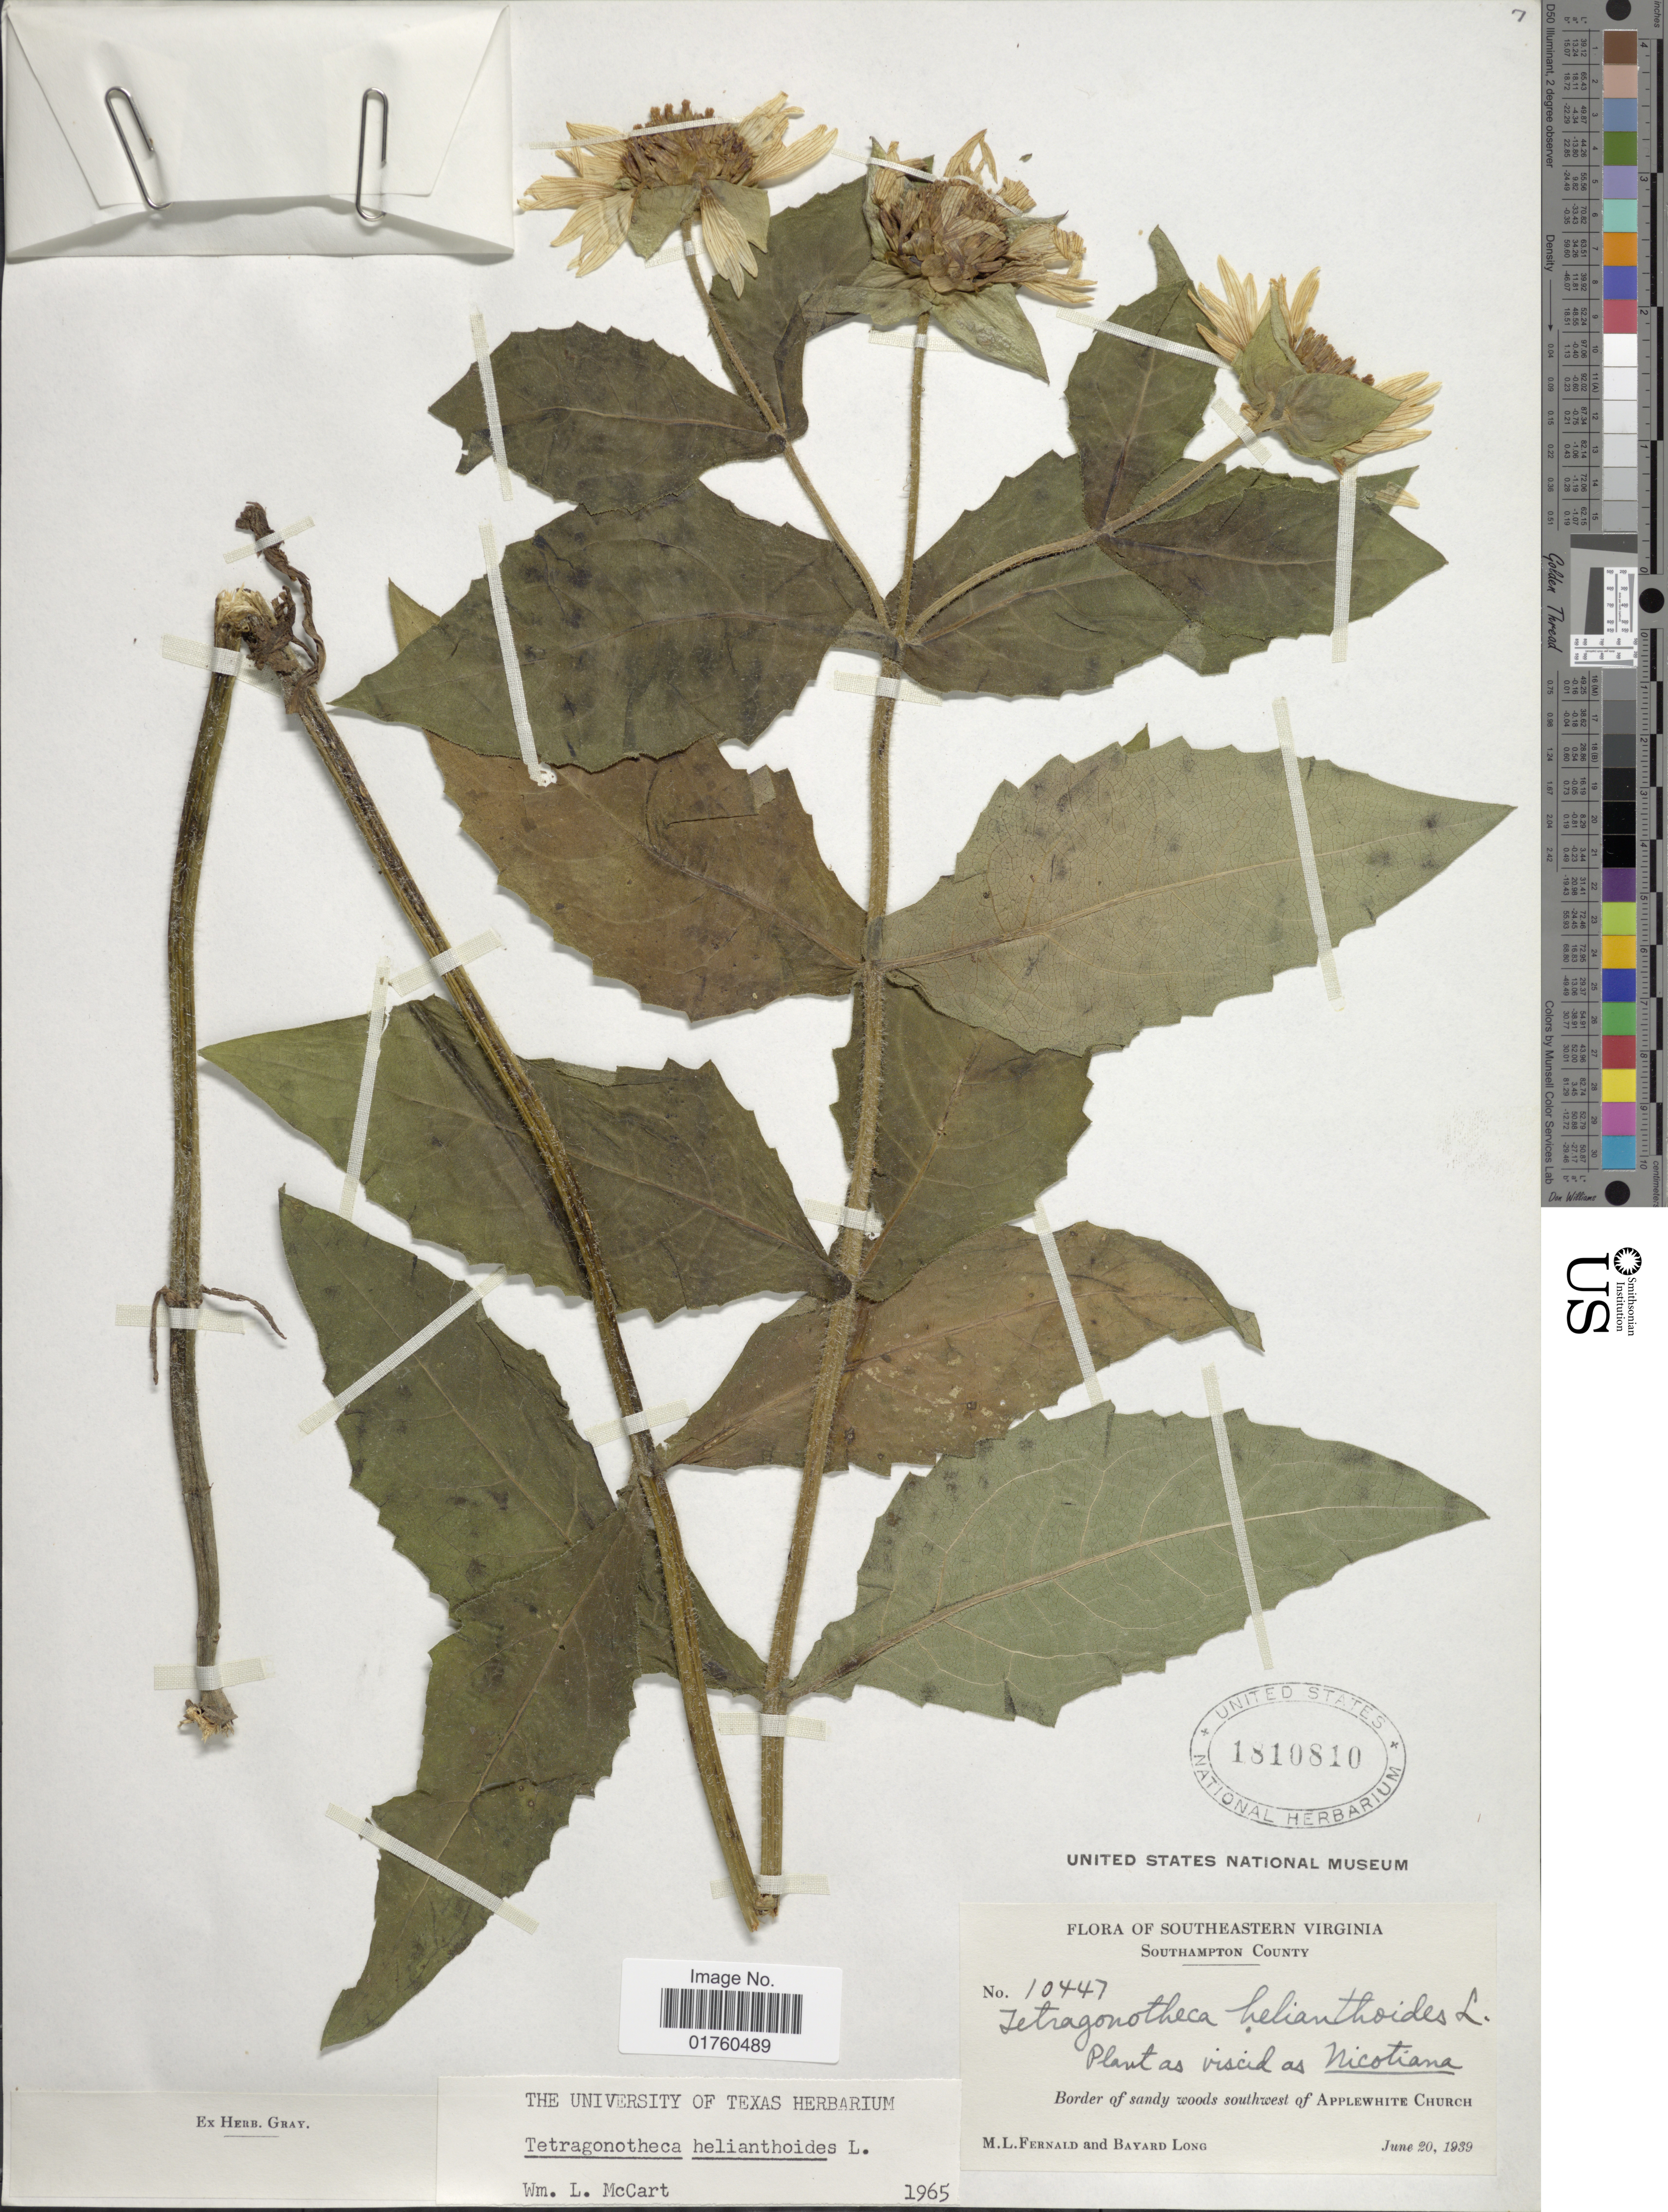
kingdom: Plantae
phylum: Tracheophyta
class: Magnoliopsida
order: Asterales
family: Asteraceae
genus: Tetragonotheca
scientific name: Tetragonotheca helianthoides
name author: L.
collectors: M. L. Fernald & B. Long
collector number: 10447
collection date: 1939-06-20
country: United States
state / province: Virginia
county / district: Southampton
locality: SouthEastern Virginia. Border of sandy woods southwest of Applewhite Church. Southhampton County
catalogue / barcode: US 1810810